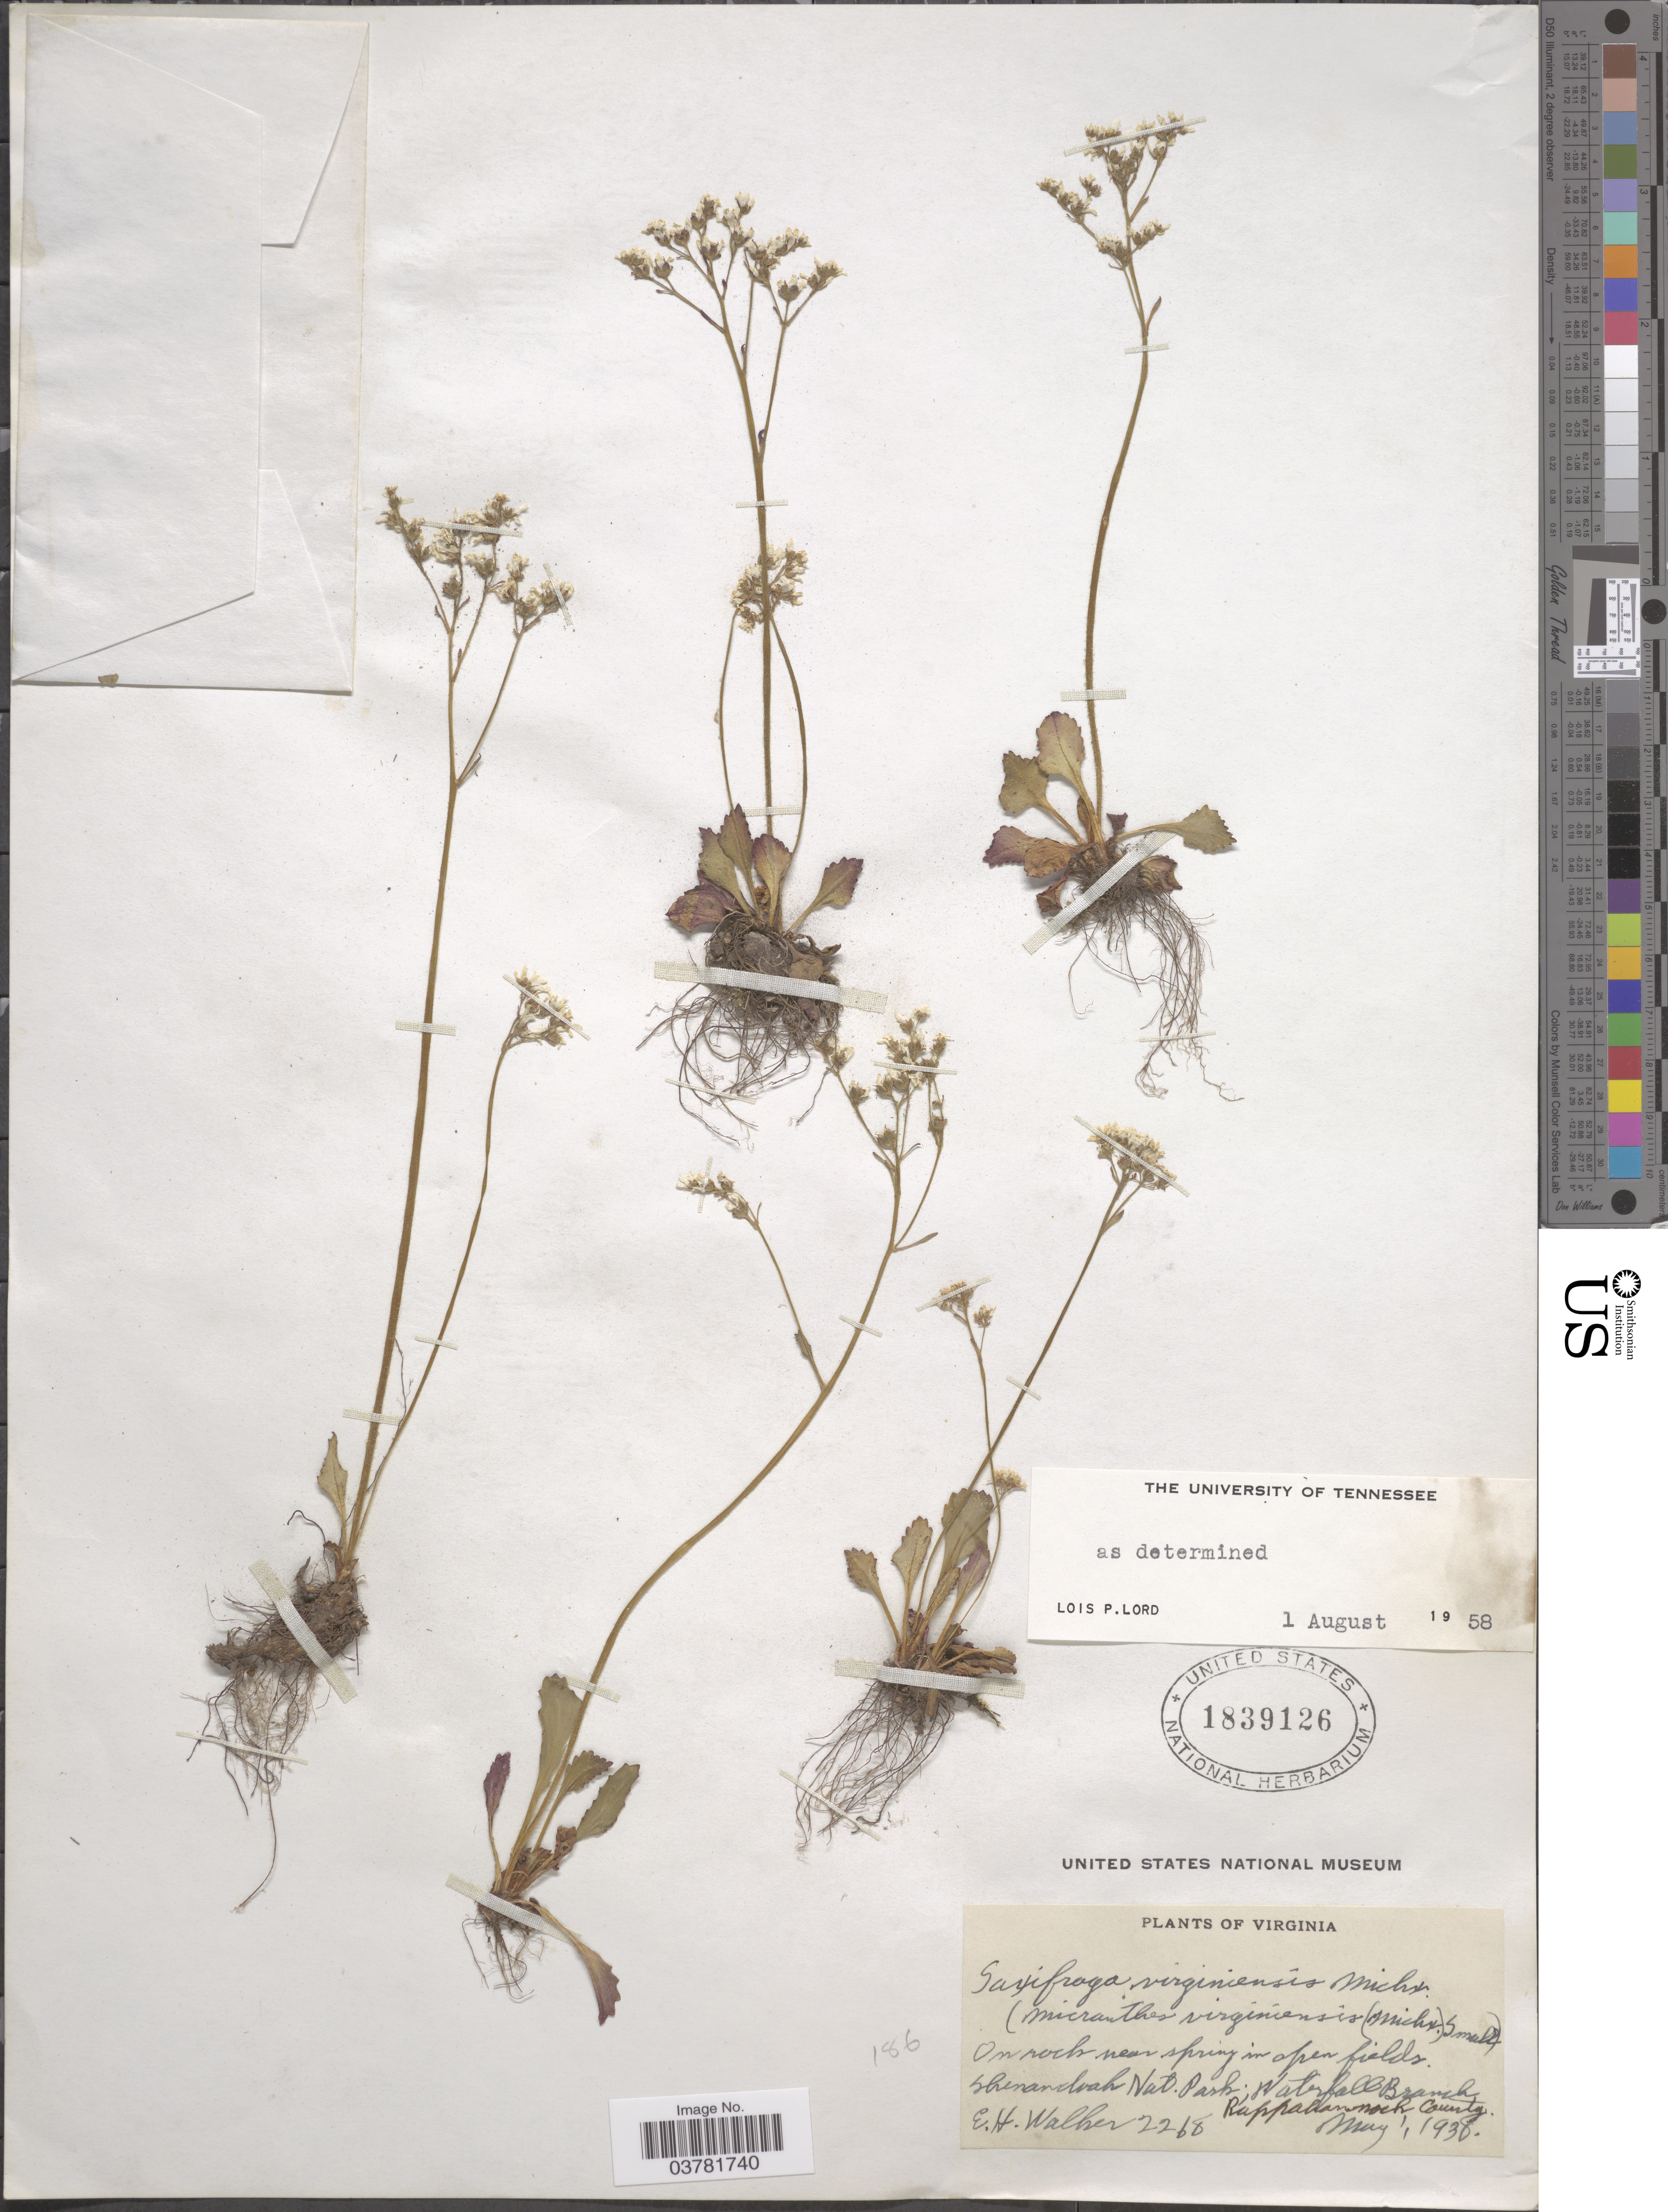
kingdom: Plantae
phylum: Tracheophyta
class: Magnoliopsida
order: Saxifragales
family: Saxifragaceae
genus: Micranthes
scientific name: Micranthes virginiensis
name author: (Michx.) Small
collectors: E. H. Walker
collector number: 2268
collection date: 1938-05-01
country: United States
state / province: Virginia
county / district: Rappahannock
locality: Shenandoah Nat. Park; Waterfall Branch.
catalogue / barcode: US 1839126